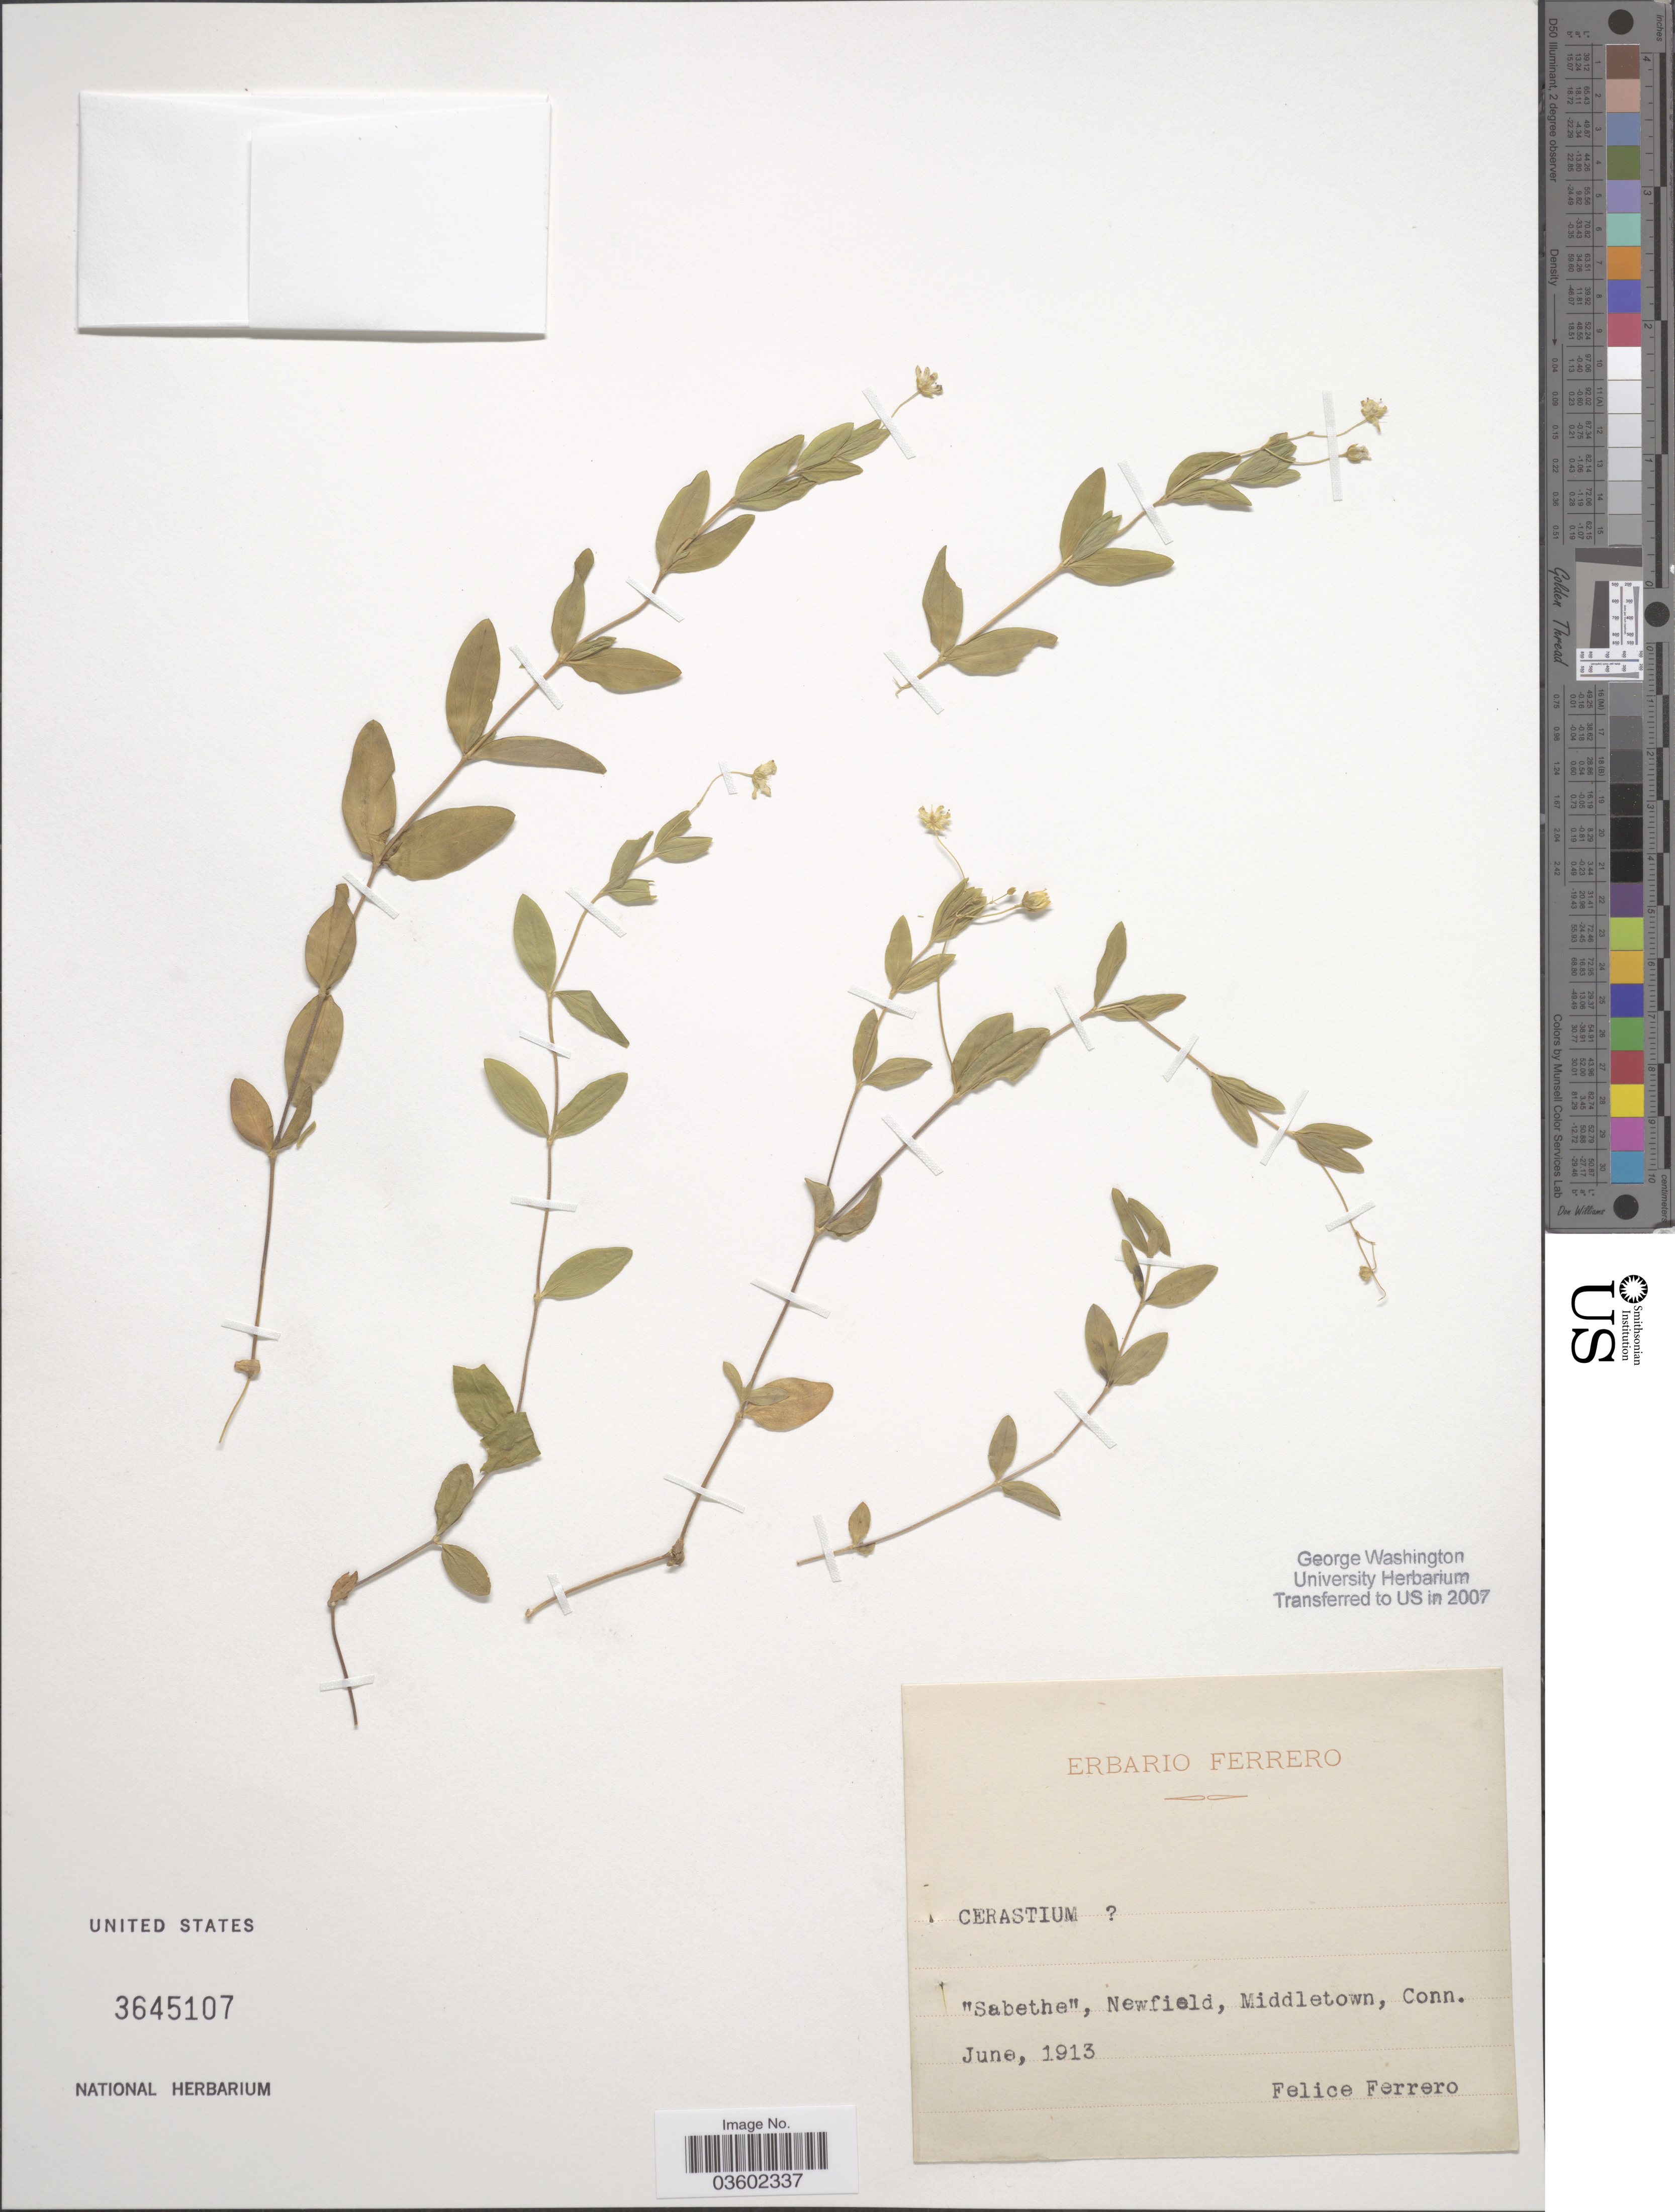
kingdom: Plantae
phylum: Tracheophyta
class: Magnoliopsida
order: Caryophyllales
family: Caryophyllaceae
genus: Cerastium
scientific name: Cerastium sp.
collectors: F. Ferrero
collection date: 1913-06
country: United States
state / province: Connecticut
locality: Sabethe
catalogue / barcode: US 3645107